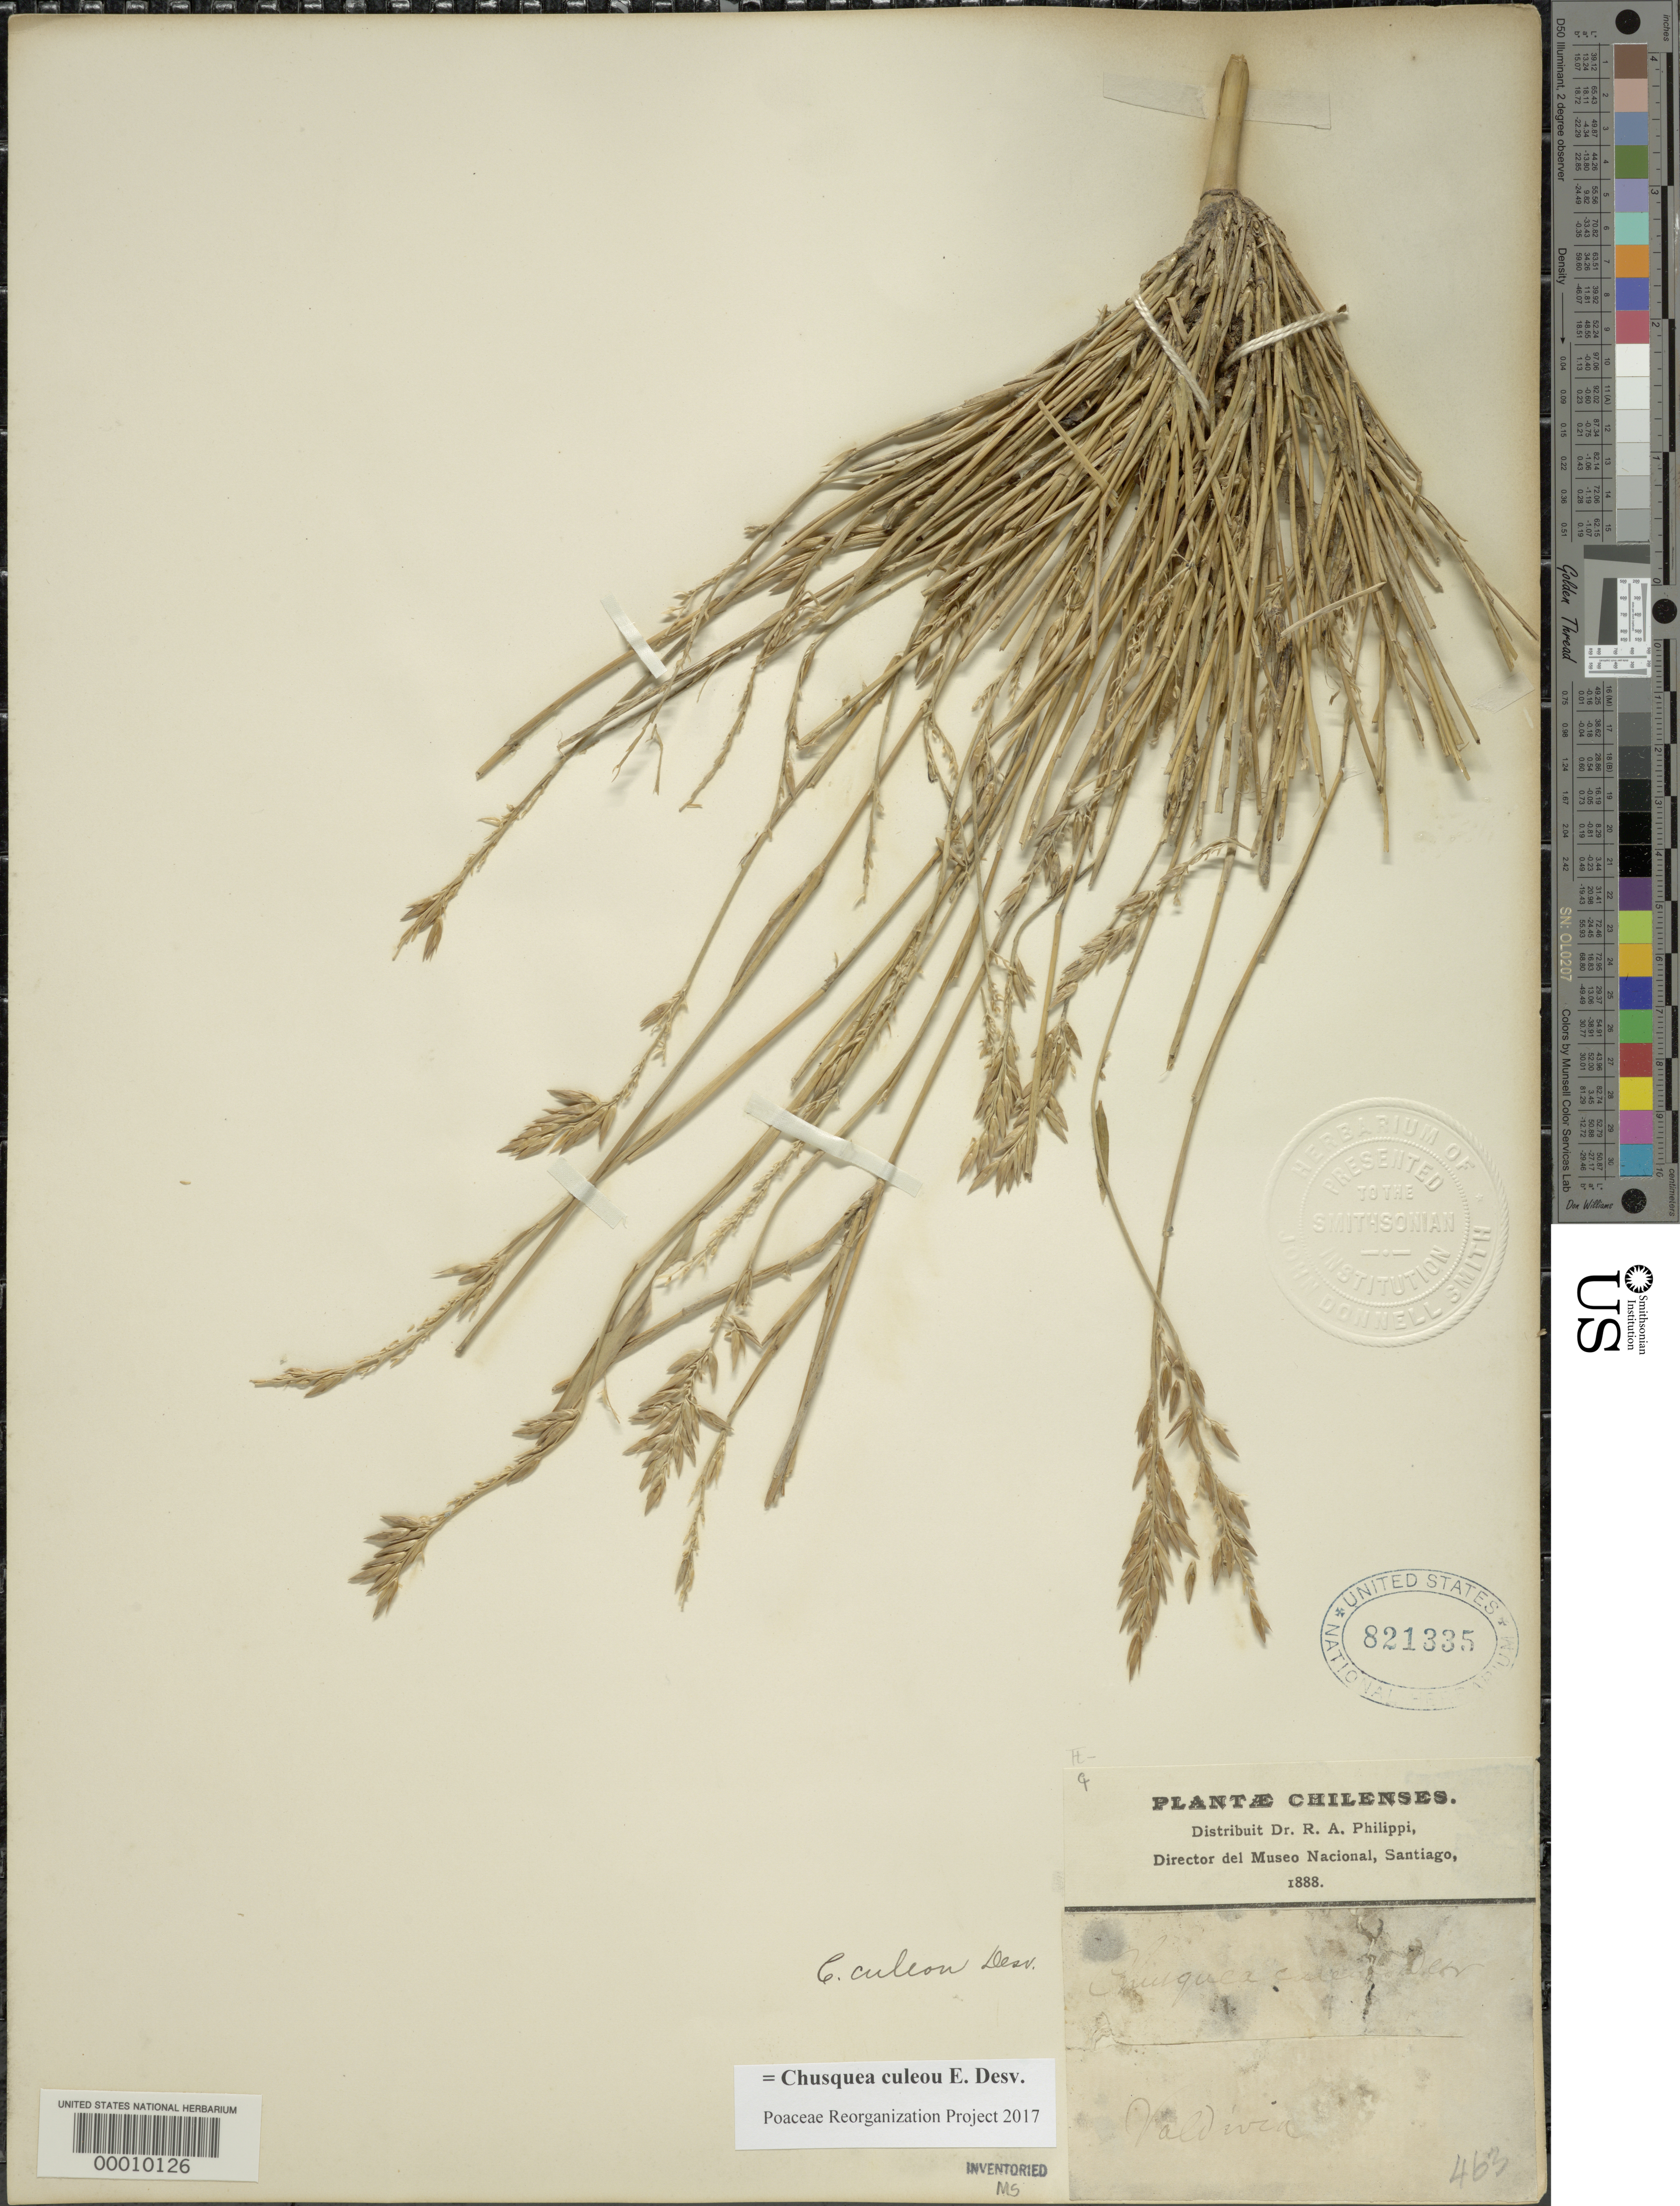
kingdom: Plantae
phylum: Tracheophyta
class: Liliopsida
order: Poales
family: Poaceae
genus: Chusquea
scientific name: Chusquea culeou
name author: É. Desv.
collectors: R. A. Philippi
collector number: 463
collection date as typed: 1888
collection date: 1888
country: Chile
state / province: Los Lagos (X)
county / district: Valdivia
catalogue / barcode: US 821335